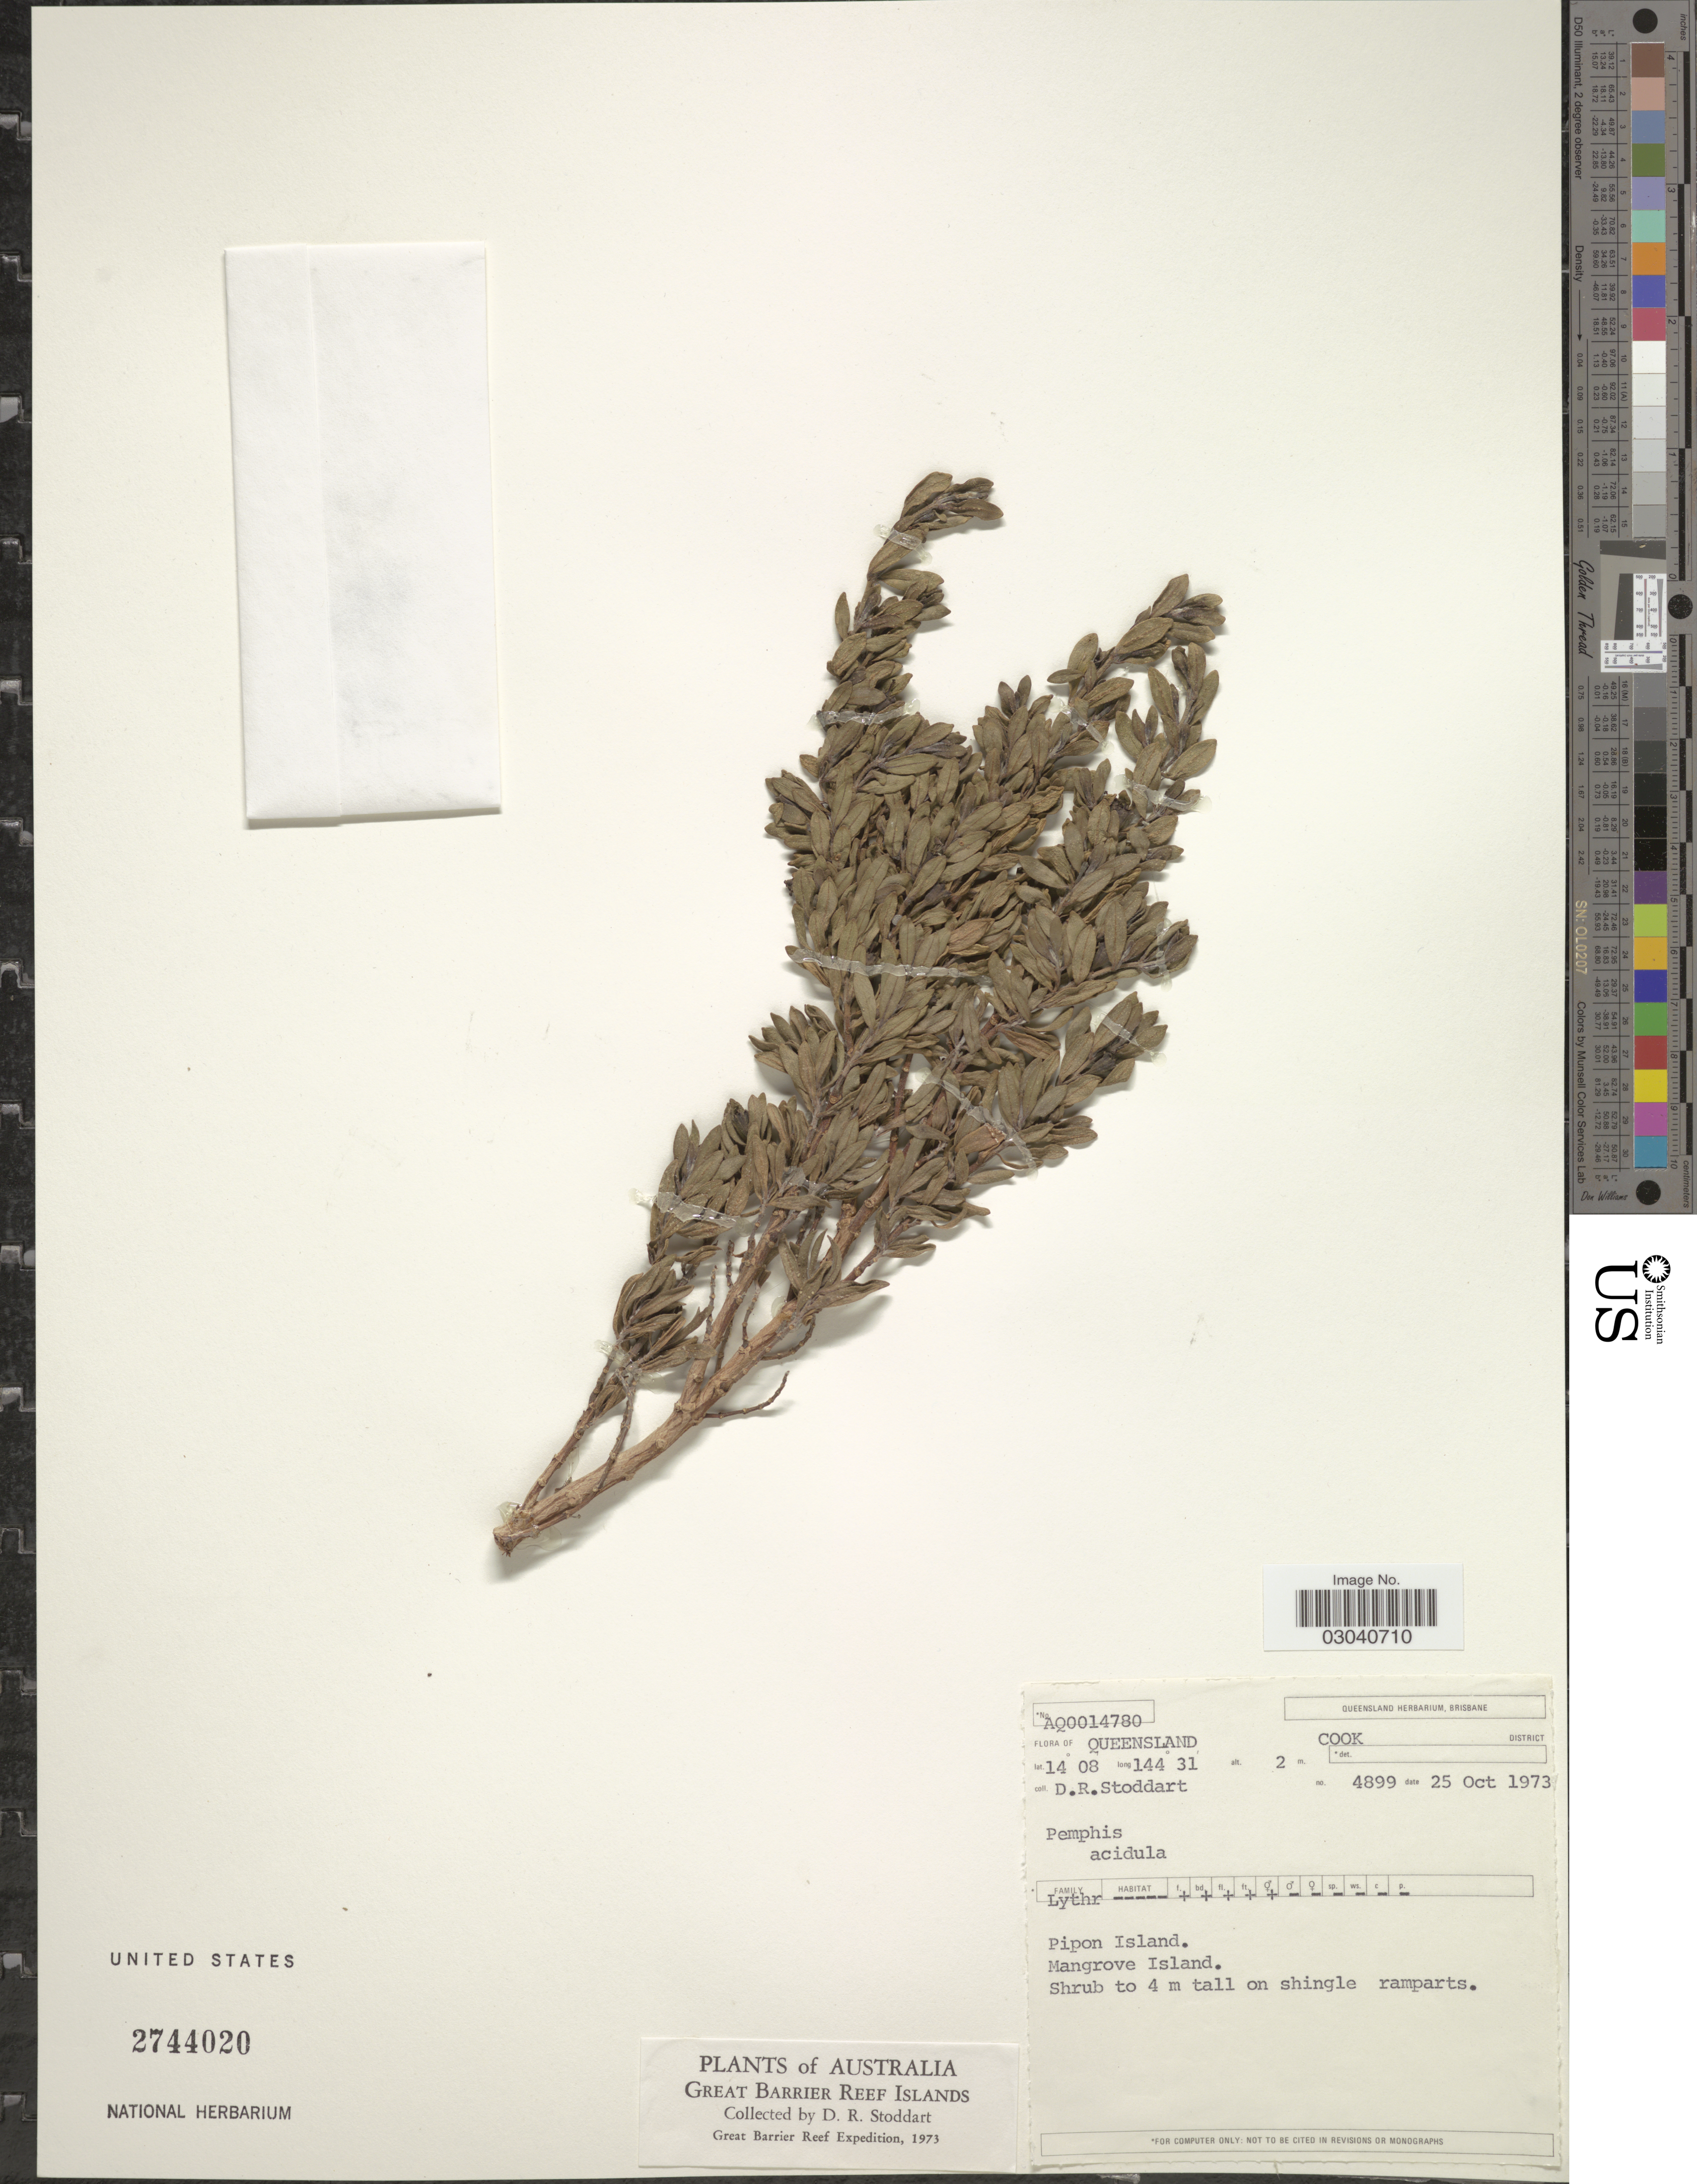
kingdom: Plantae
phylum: Tracheophyta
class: Magnoliopsida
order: Myrtales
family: Lythraceae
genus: Pemphis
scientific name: Pemphis acidula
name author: J.R. Forst. & G. Forst.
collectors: D. R. Stoddart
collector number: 4899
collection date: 1973-10-25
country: Australia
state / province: Queensland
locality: Great Barrier Reef Islands. Cook District. Pipon Island. Mangrove Island.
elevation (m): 2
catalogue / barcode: US 2744020